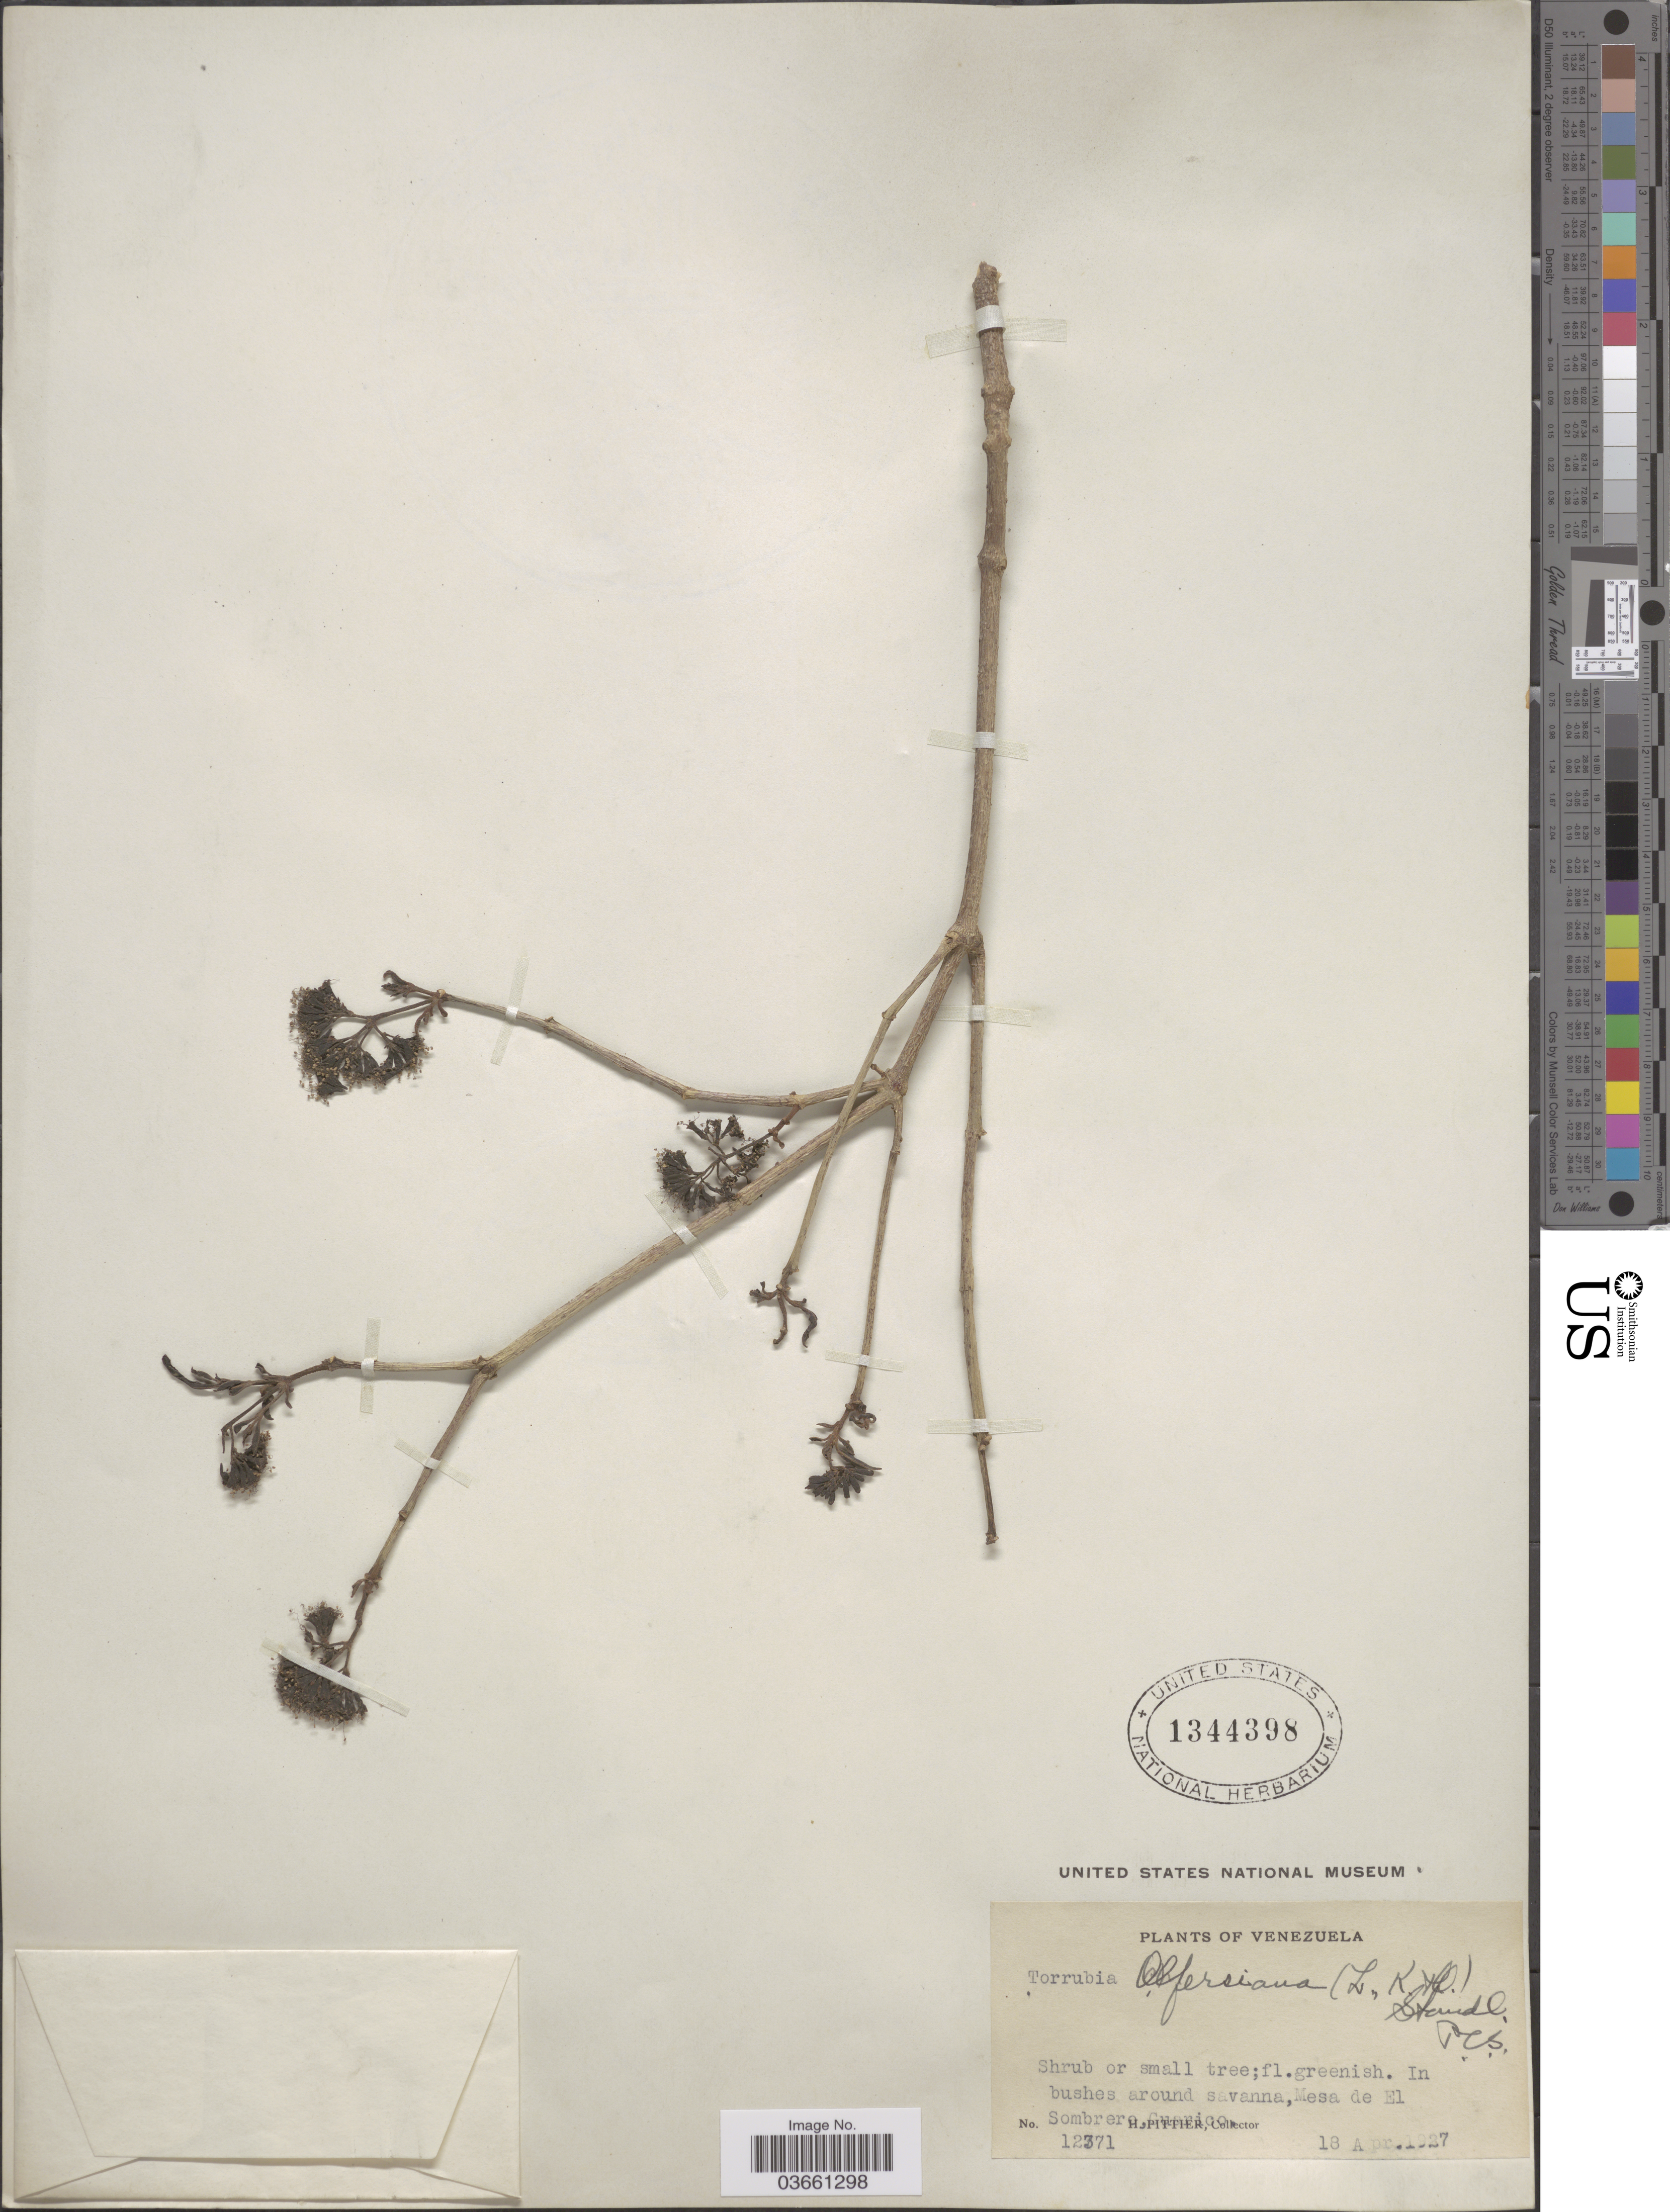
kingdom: Plantae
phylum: Tracheophyta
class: Magnoliopsida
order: Caryophyllales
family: Nyctaginaceae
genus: Guapira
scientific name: Guapira opposita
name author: (Vell.) Reitz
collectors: H. F. Pittier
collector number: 12371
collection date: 1927-04-18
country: Venezuela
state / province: Guárico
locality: Mesa de El Sombrero.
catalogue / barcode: US 1344398